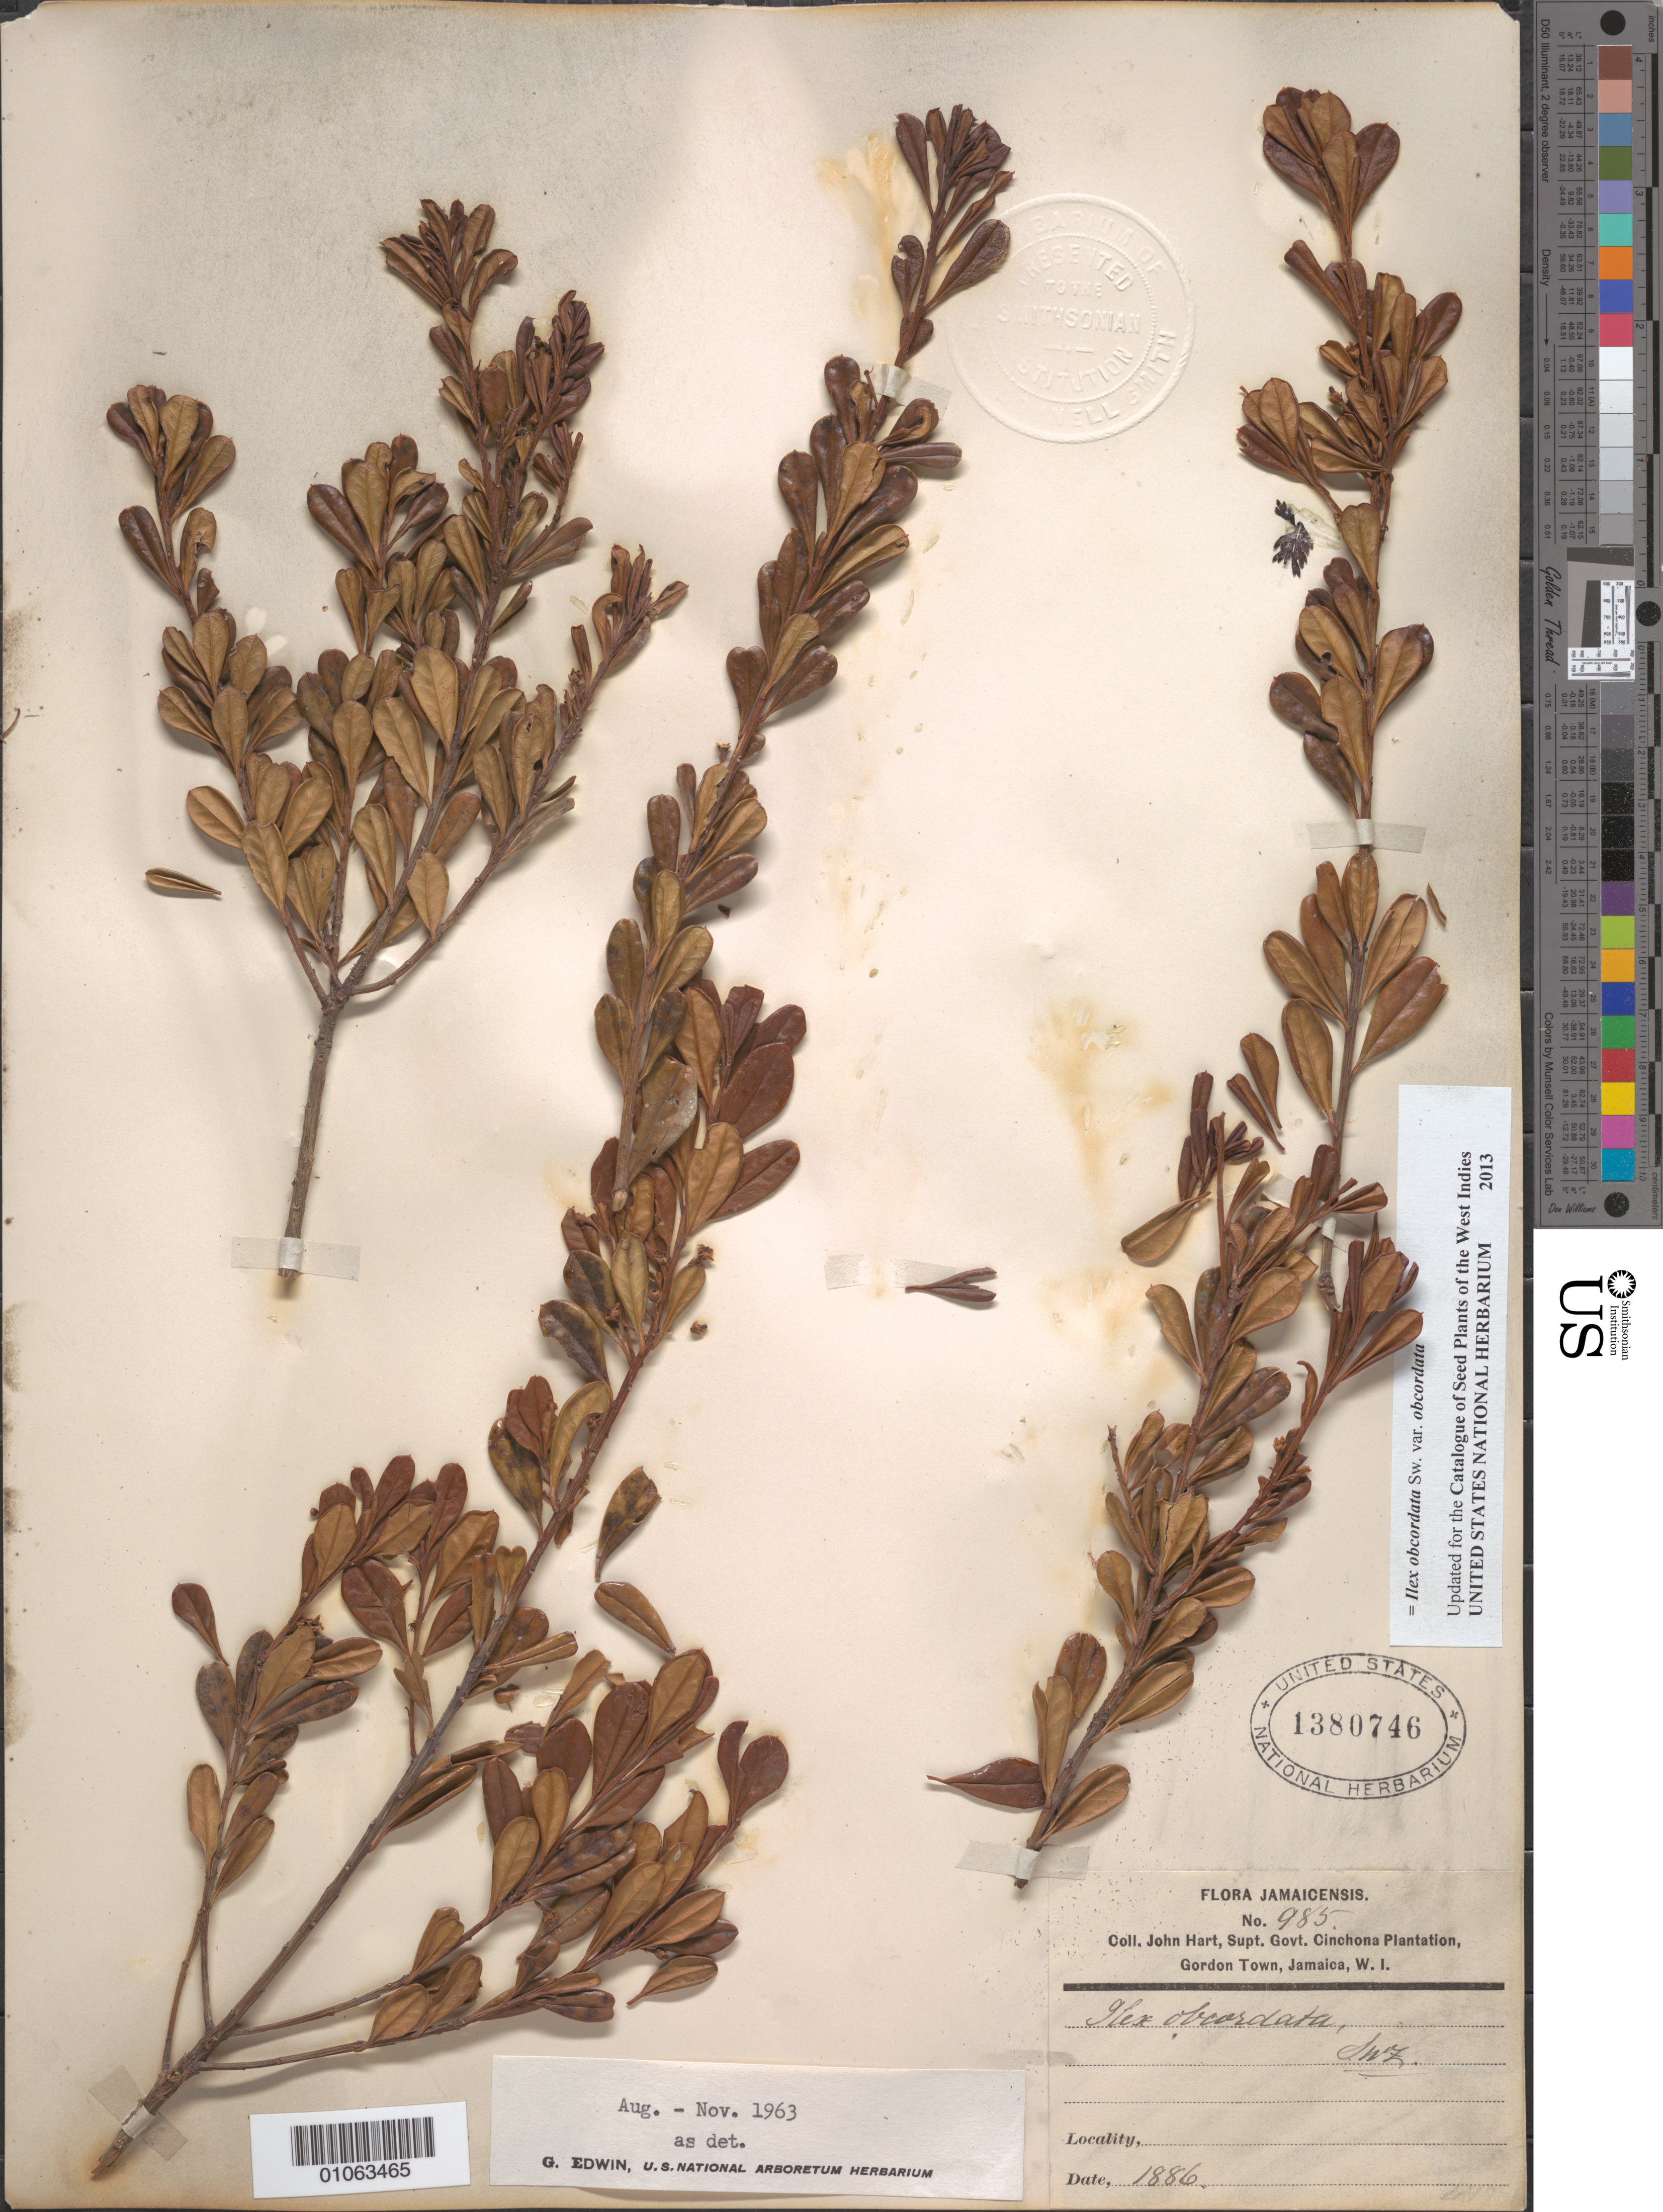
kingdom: Plantae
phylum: Tracheophyta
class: Magnoliopsida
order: Aquifoliales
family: Aquifoliaceae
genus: Ilex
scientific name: Ilex obcordata var. obcordata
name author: Sw.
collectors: J. Hart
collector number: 985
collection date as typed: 01 Jan 1886 to 31 Dec 1886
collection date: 1886-01-01/1886-12-31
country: Jamaica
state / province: Saint Andrew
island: Jamaica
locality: Gordon Town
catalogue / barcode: US 1380746